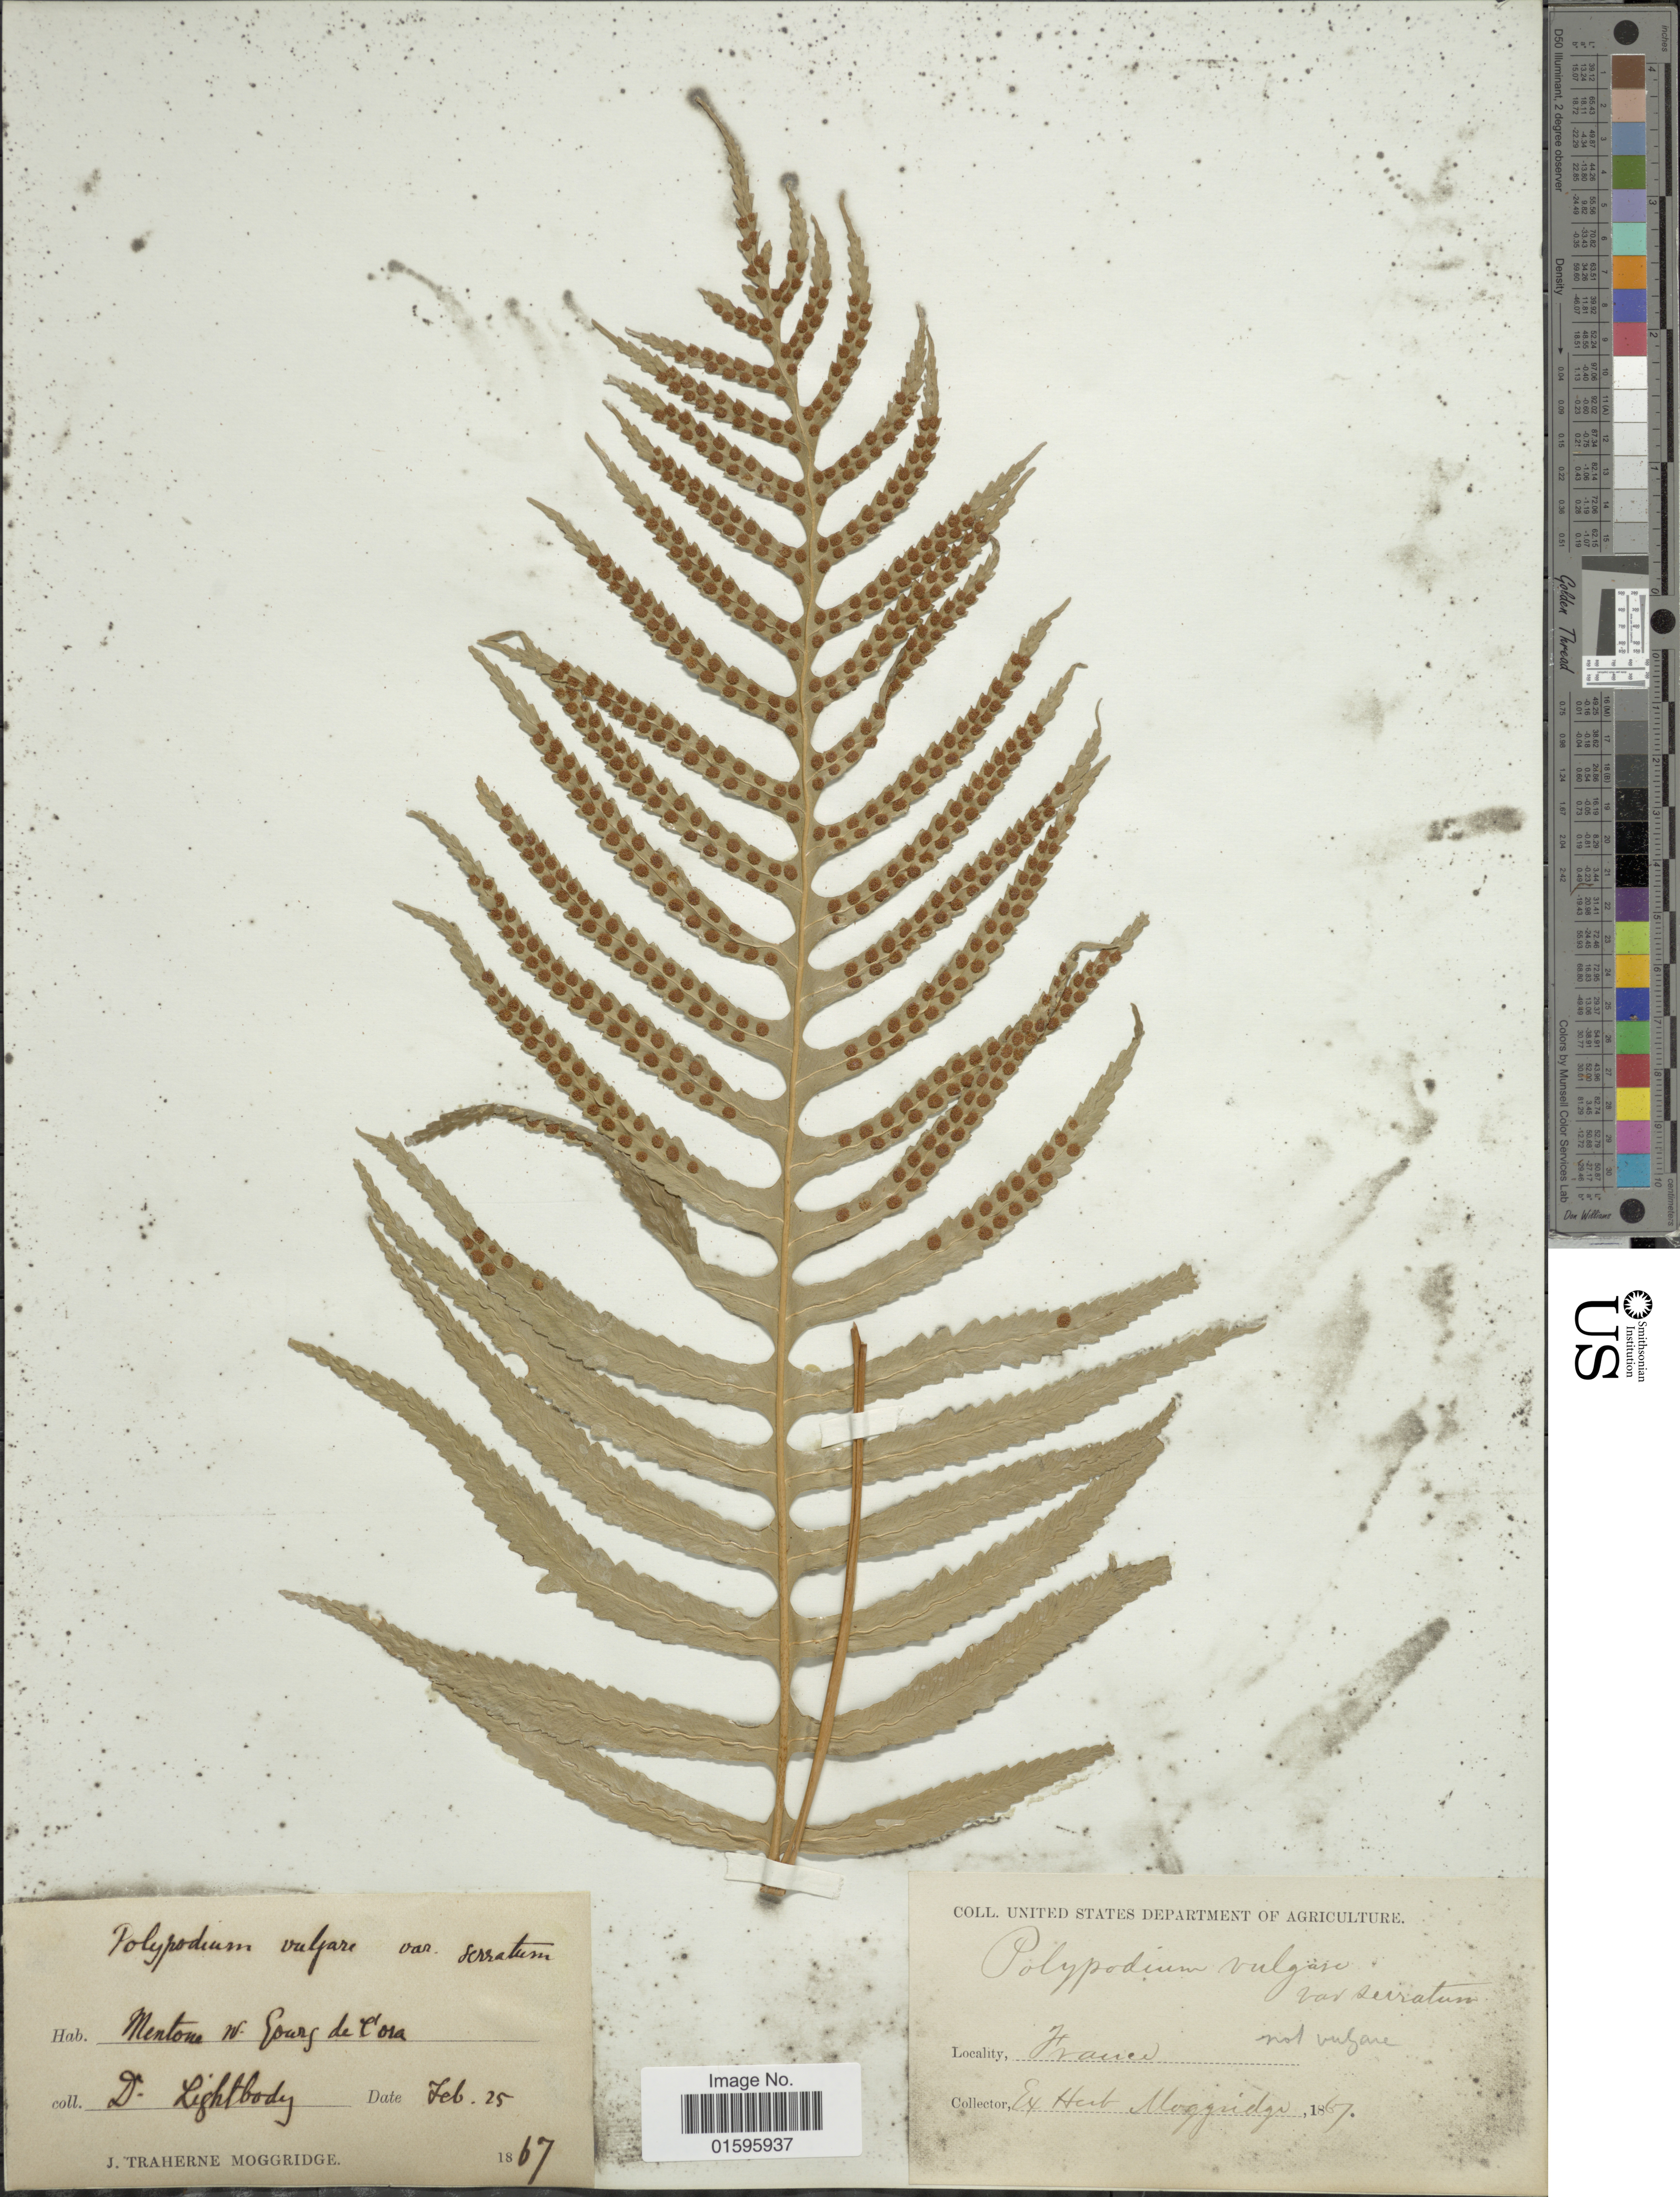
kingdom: Plantae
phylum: Tracheophyta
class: Polypodiopsida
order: Polypodiales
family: Polypodiaceae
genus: Polypodium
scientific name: Polypodium interjectum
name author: Shivas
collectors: Lightbody & J. T. Moggridge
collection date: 1867-02-25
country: France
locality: Mentone nr. Gourg de Cora [interpreted]